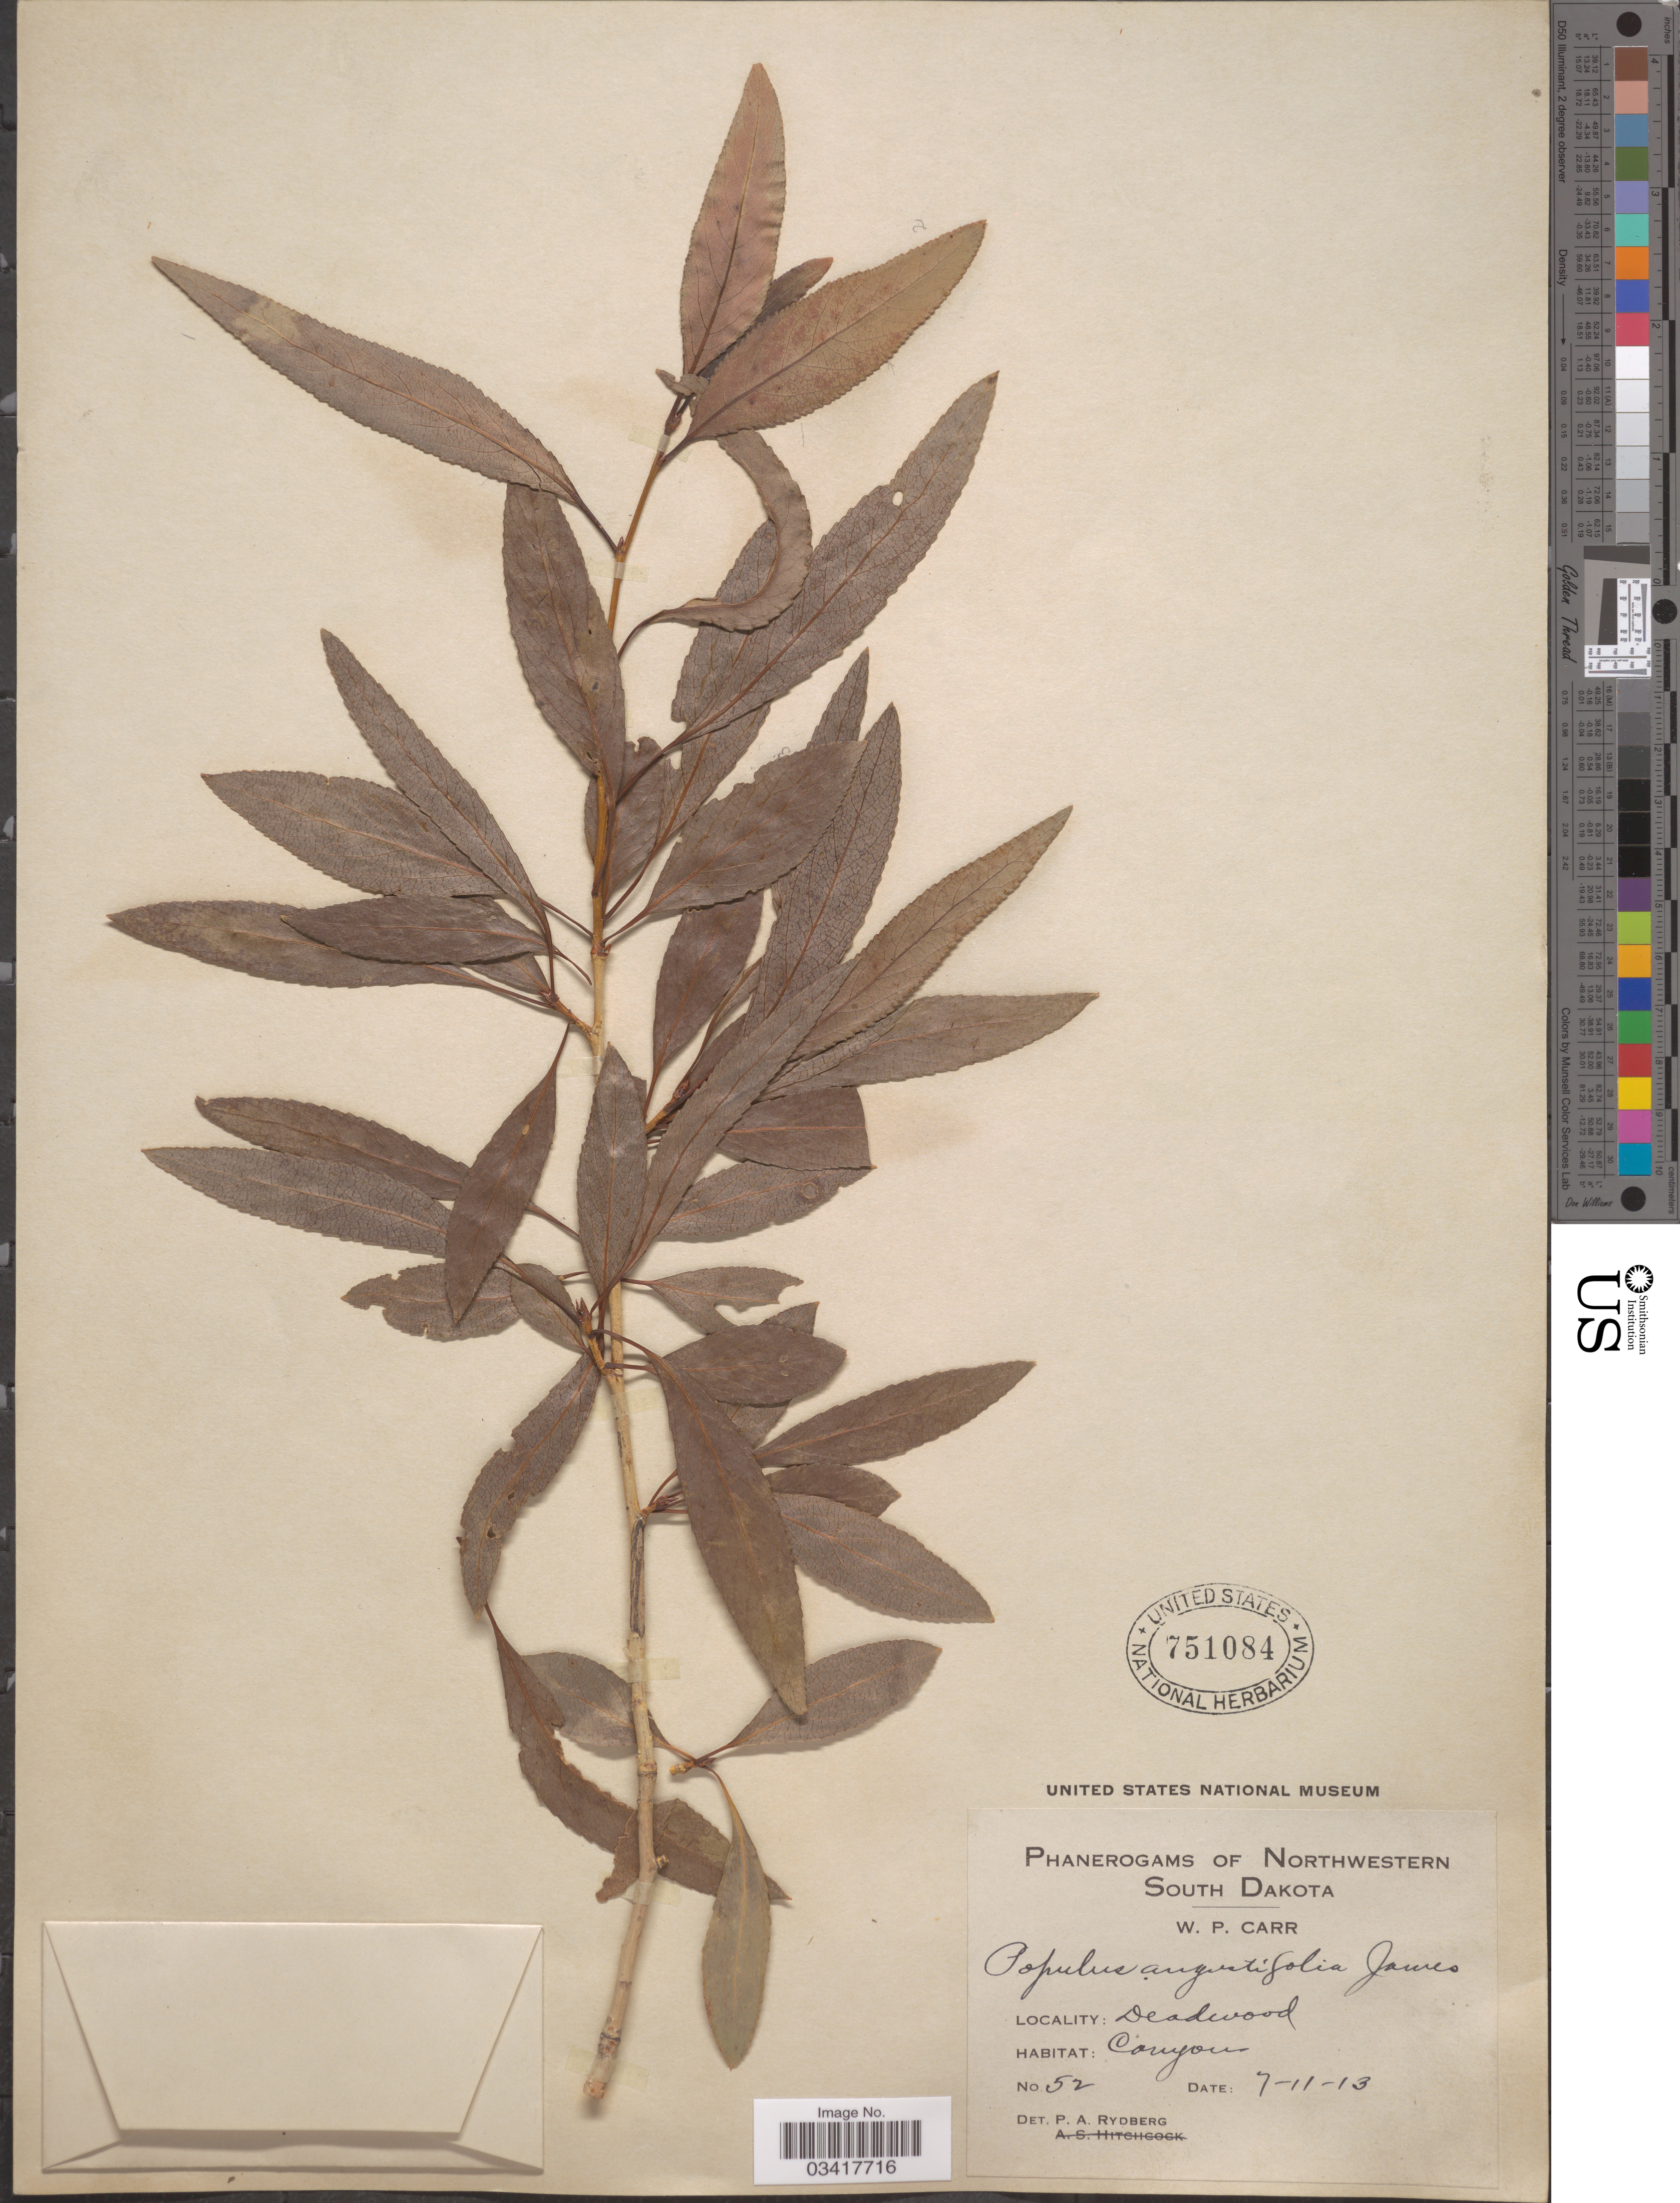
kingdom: Plantae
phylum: Tracheophyta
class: Magnoliopsida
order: Malpighiales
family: Salicaceae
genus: Populus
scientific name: Populus angustifolia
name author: E. James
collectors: P. A. Rydberg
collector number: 52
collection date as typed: Transcribed d/m/y: 11/7/13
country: United States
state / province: South Dakota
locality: Northwestern South Dakota. Deadwood.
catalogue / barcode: US 751084